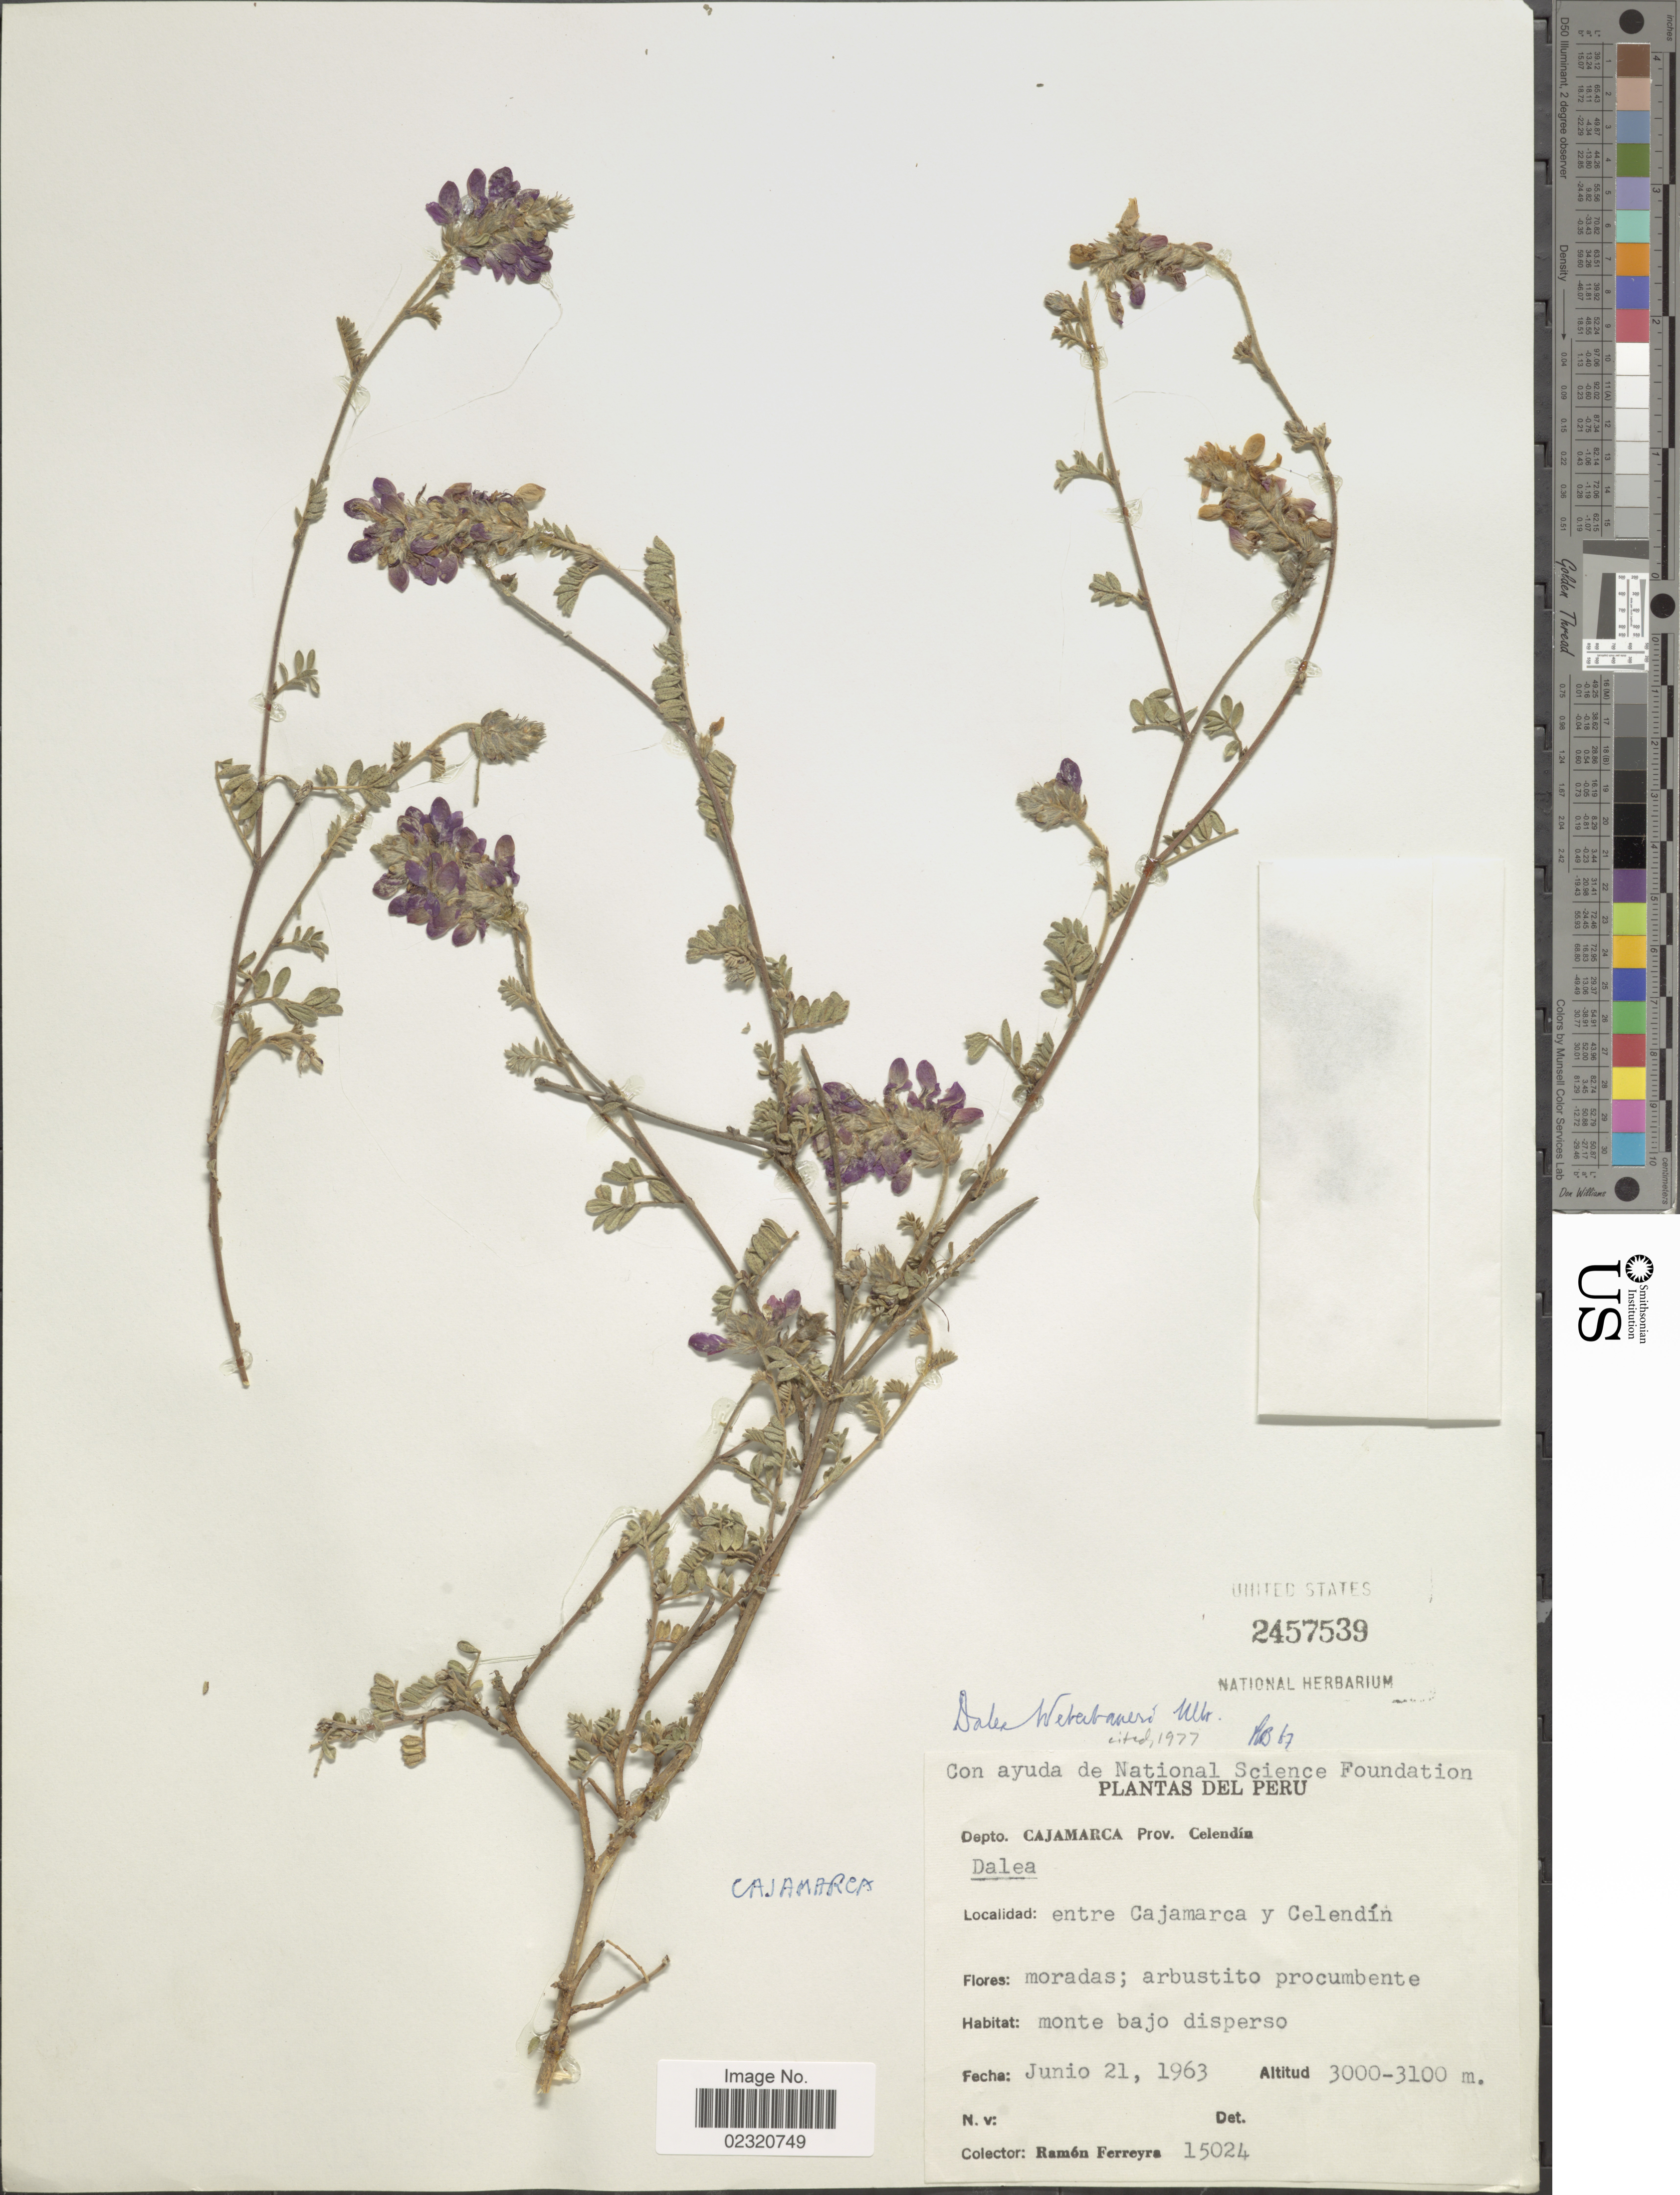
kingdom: Plantae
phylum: Tracheophyta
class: Magnoliopsida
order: Fabales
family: Fabaceae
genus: Dalea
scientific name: Dalea weberbaueri var. weberbaueri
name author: Ulbr.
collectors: R. A. Ferreyra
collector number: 15024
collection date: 1963-06-21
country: Peru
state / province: Cajamarca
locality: Prov. Celendin, entre Cajamarca y Celendin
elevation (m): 3000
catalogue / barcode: US 2457539